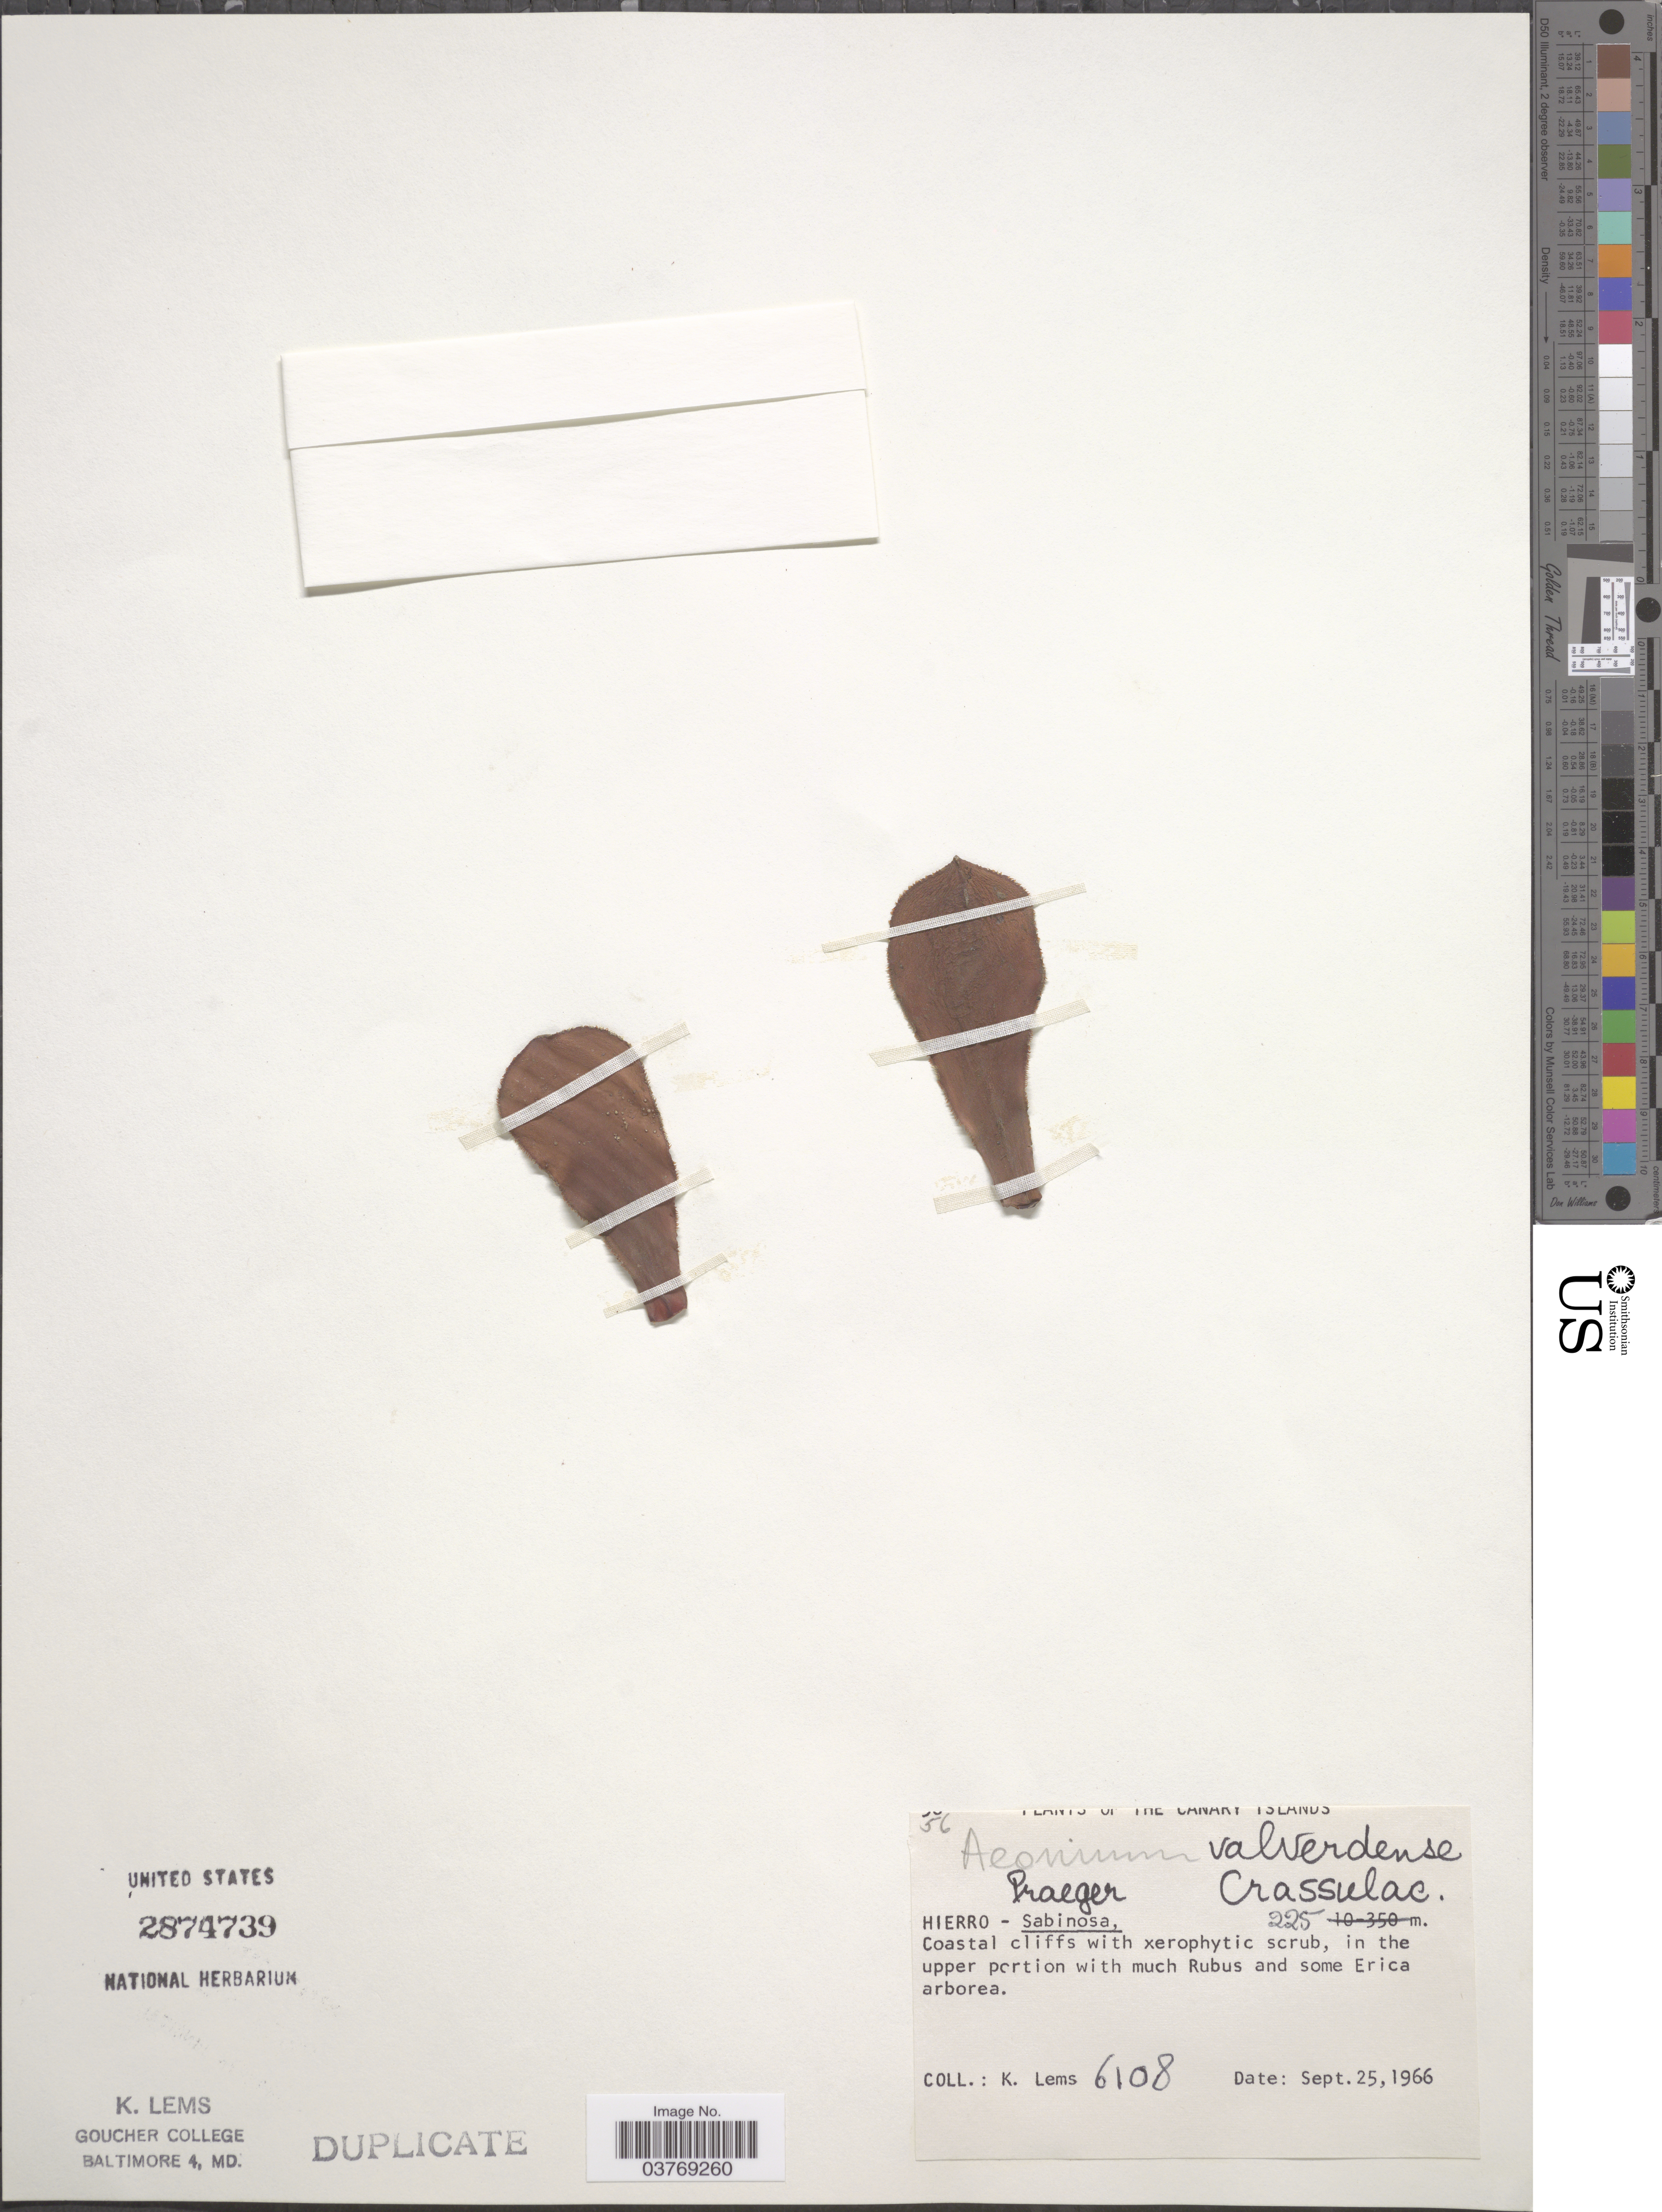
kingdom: Plantae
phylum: Tracheophyta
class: Magnoliopsida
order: Saxifragales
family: Crassulaceae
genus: Aeonium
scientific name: Aeonium valverdense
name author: (Praeger) Praeger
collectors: K. Lems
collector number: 6108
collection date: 1966-09-25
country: Spain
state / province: Canarias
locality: The Canary Islands. Hierro - Sabinosa.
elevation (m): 225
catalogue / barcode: US 2874739